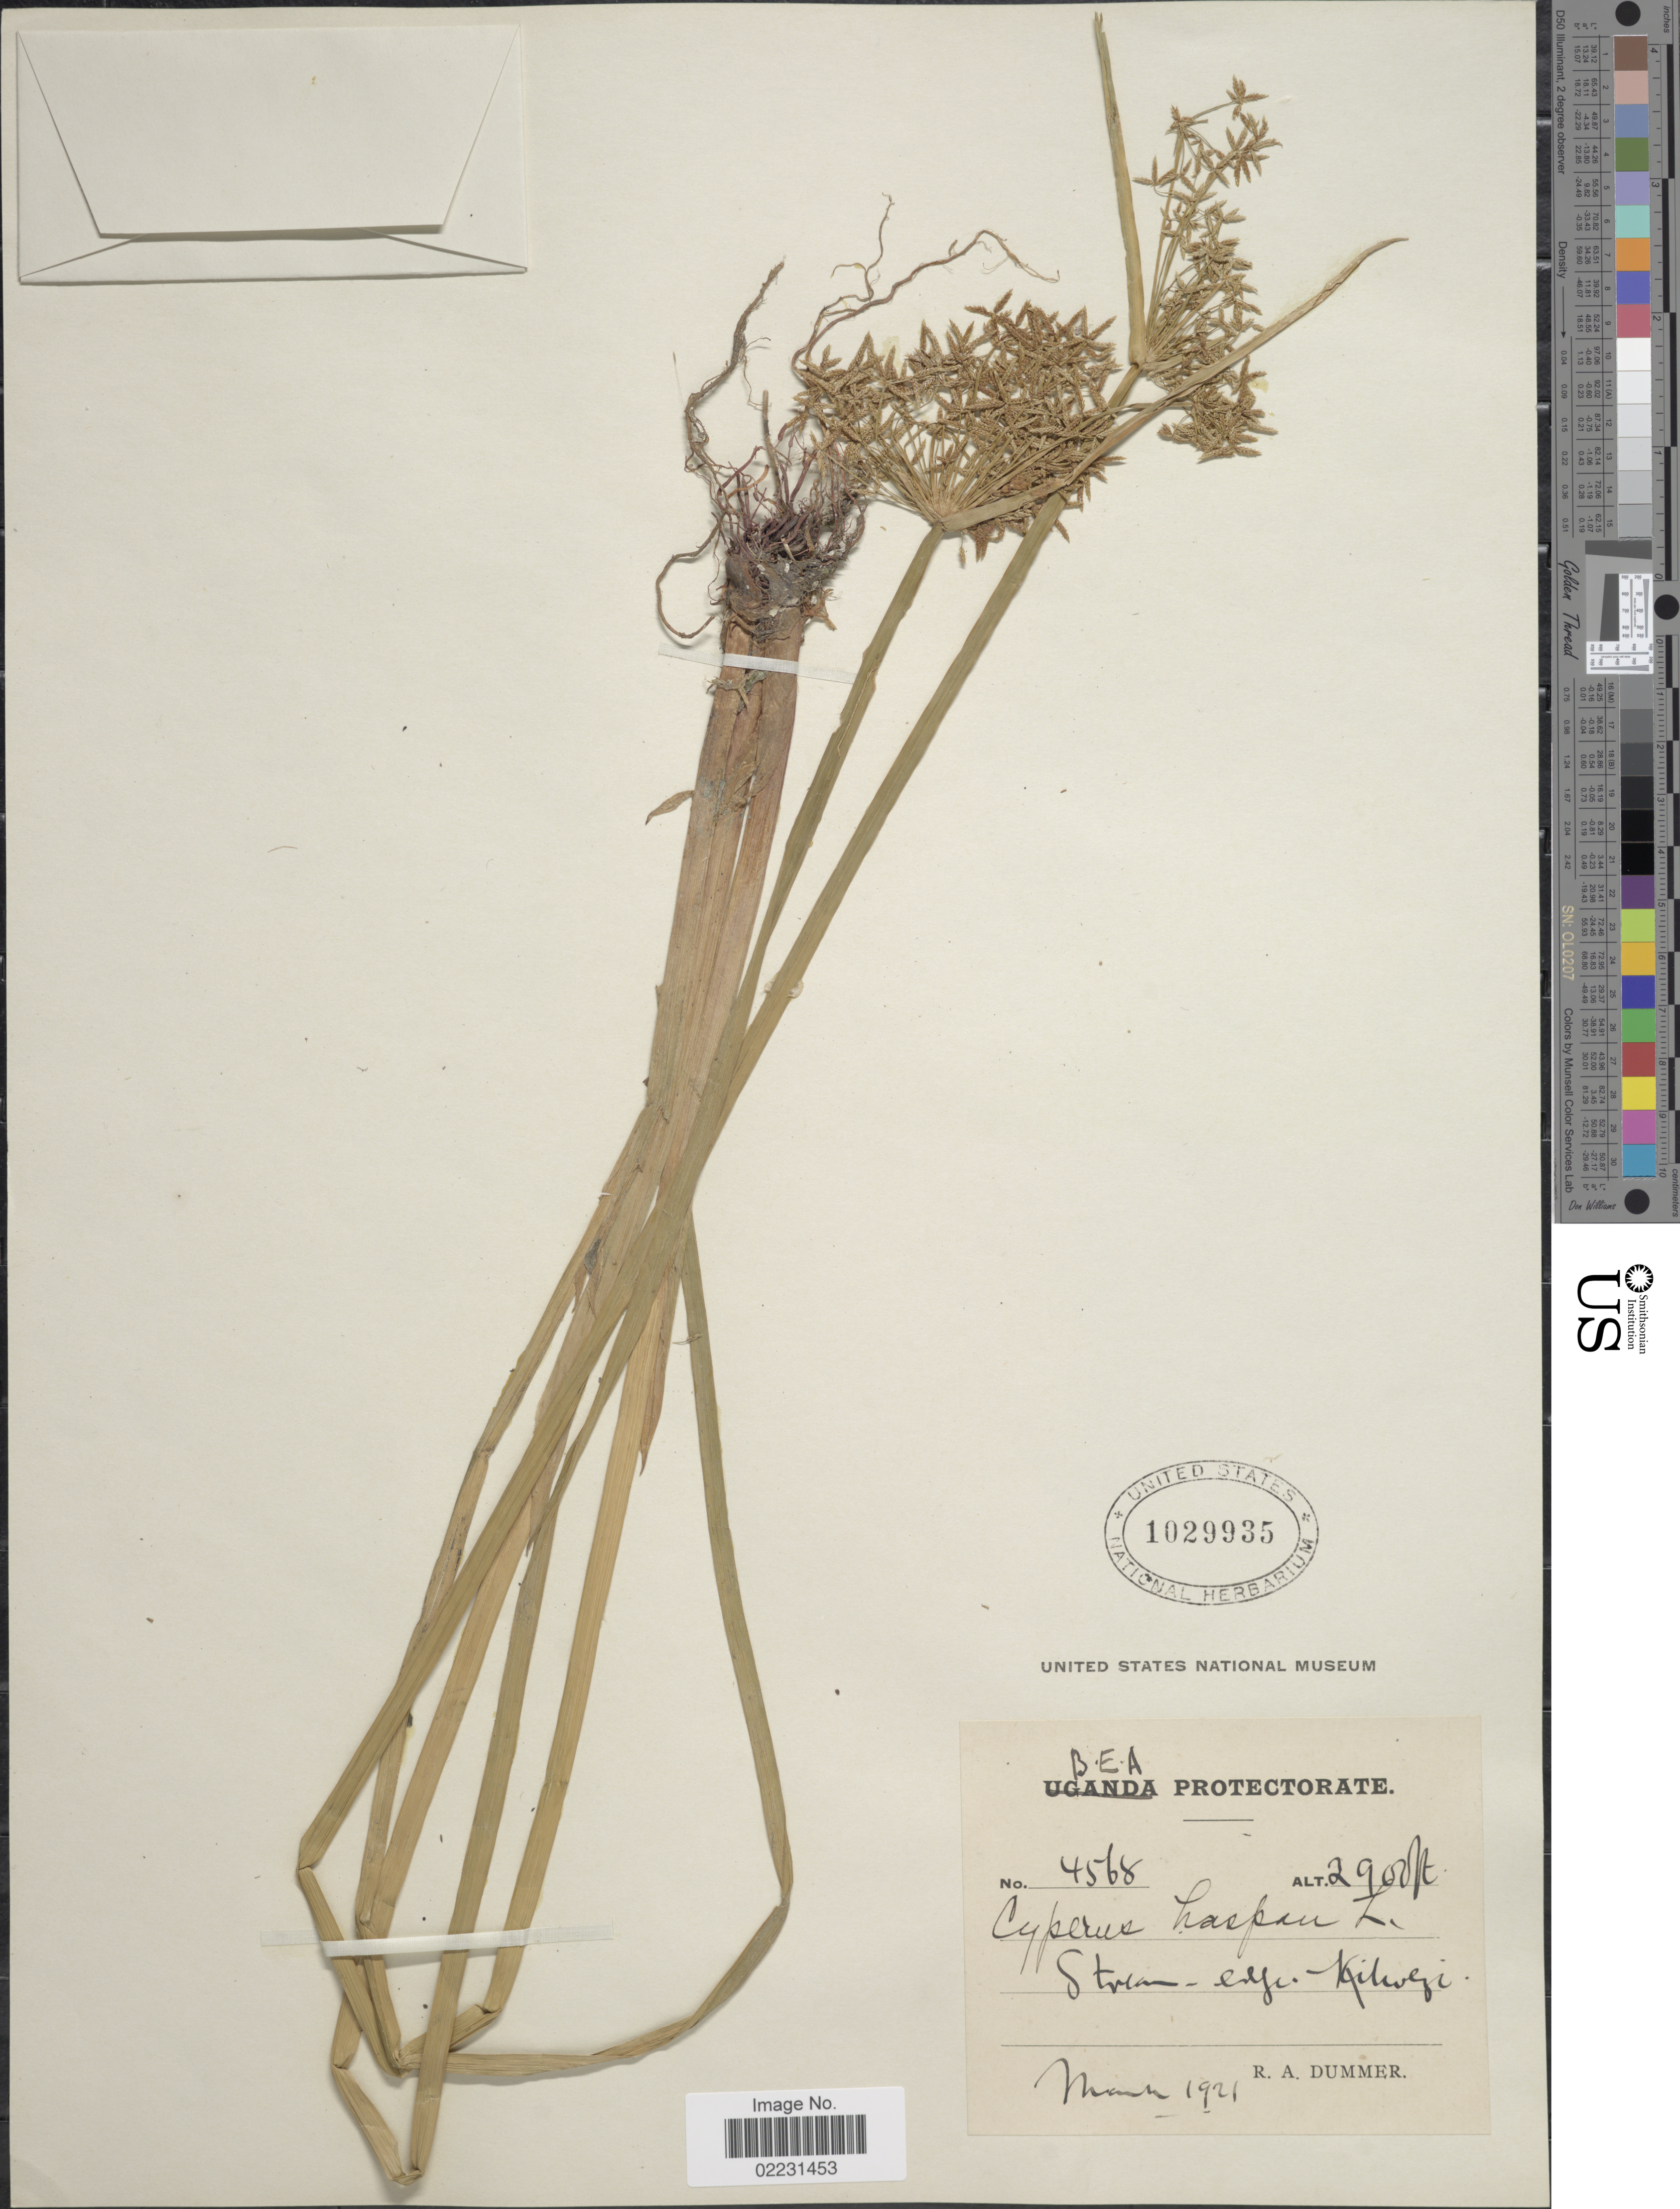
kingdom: Plantae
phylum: Tracheophyta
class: Liliopsida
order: Poales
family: Cyperaceae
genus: Cyperus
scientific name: Cyperus haspan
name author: L.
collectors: R. Dümmer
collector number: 4568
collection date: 1921-03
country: Kenya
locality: B.E.A Protectorate, Stream - edge - Kibwezi.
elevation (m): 884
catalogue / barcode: US 1029935